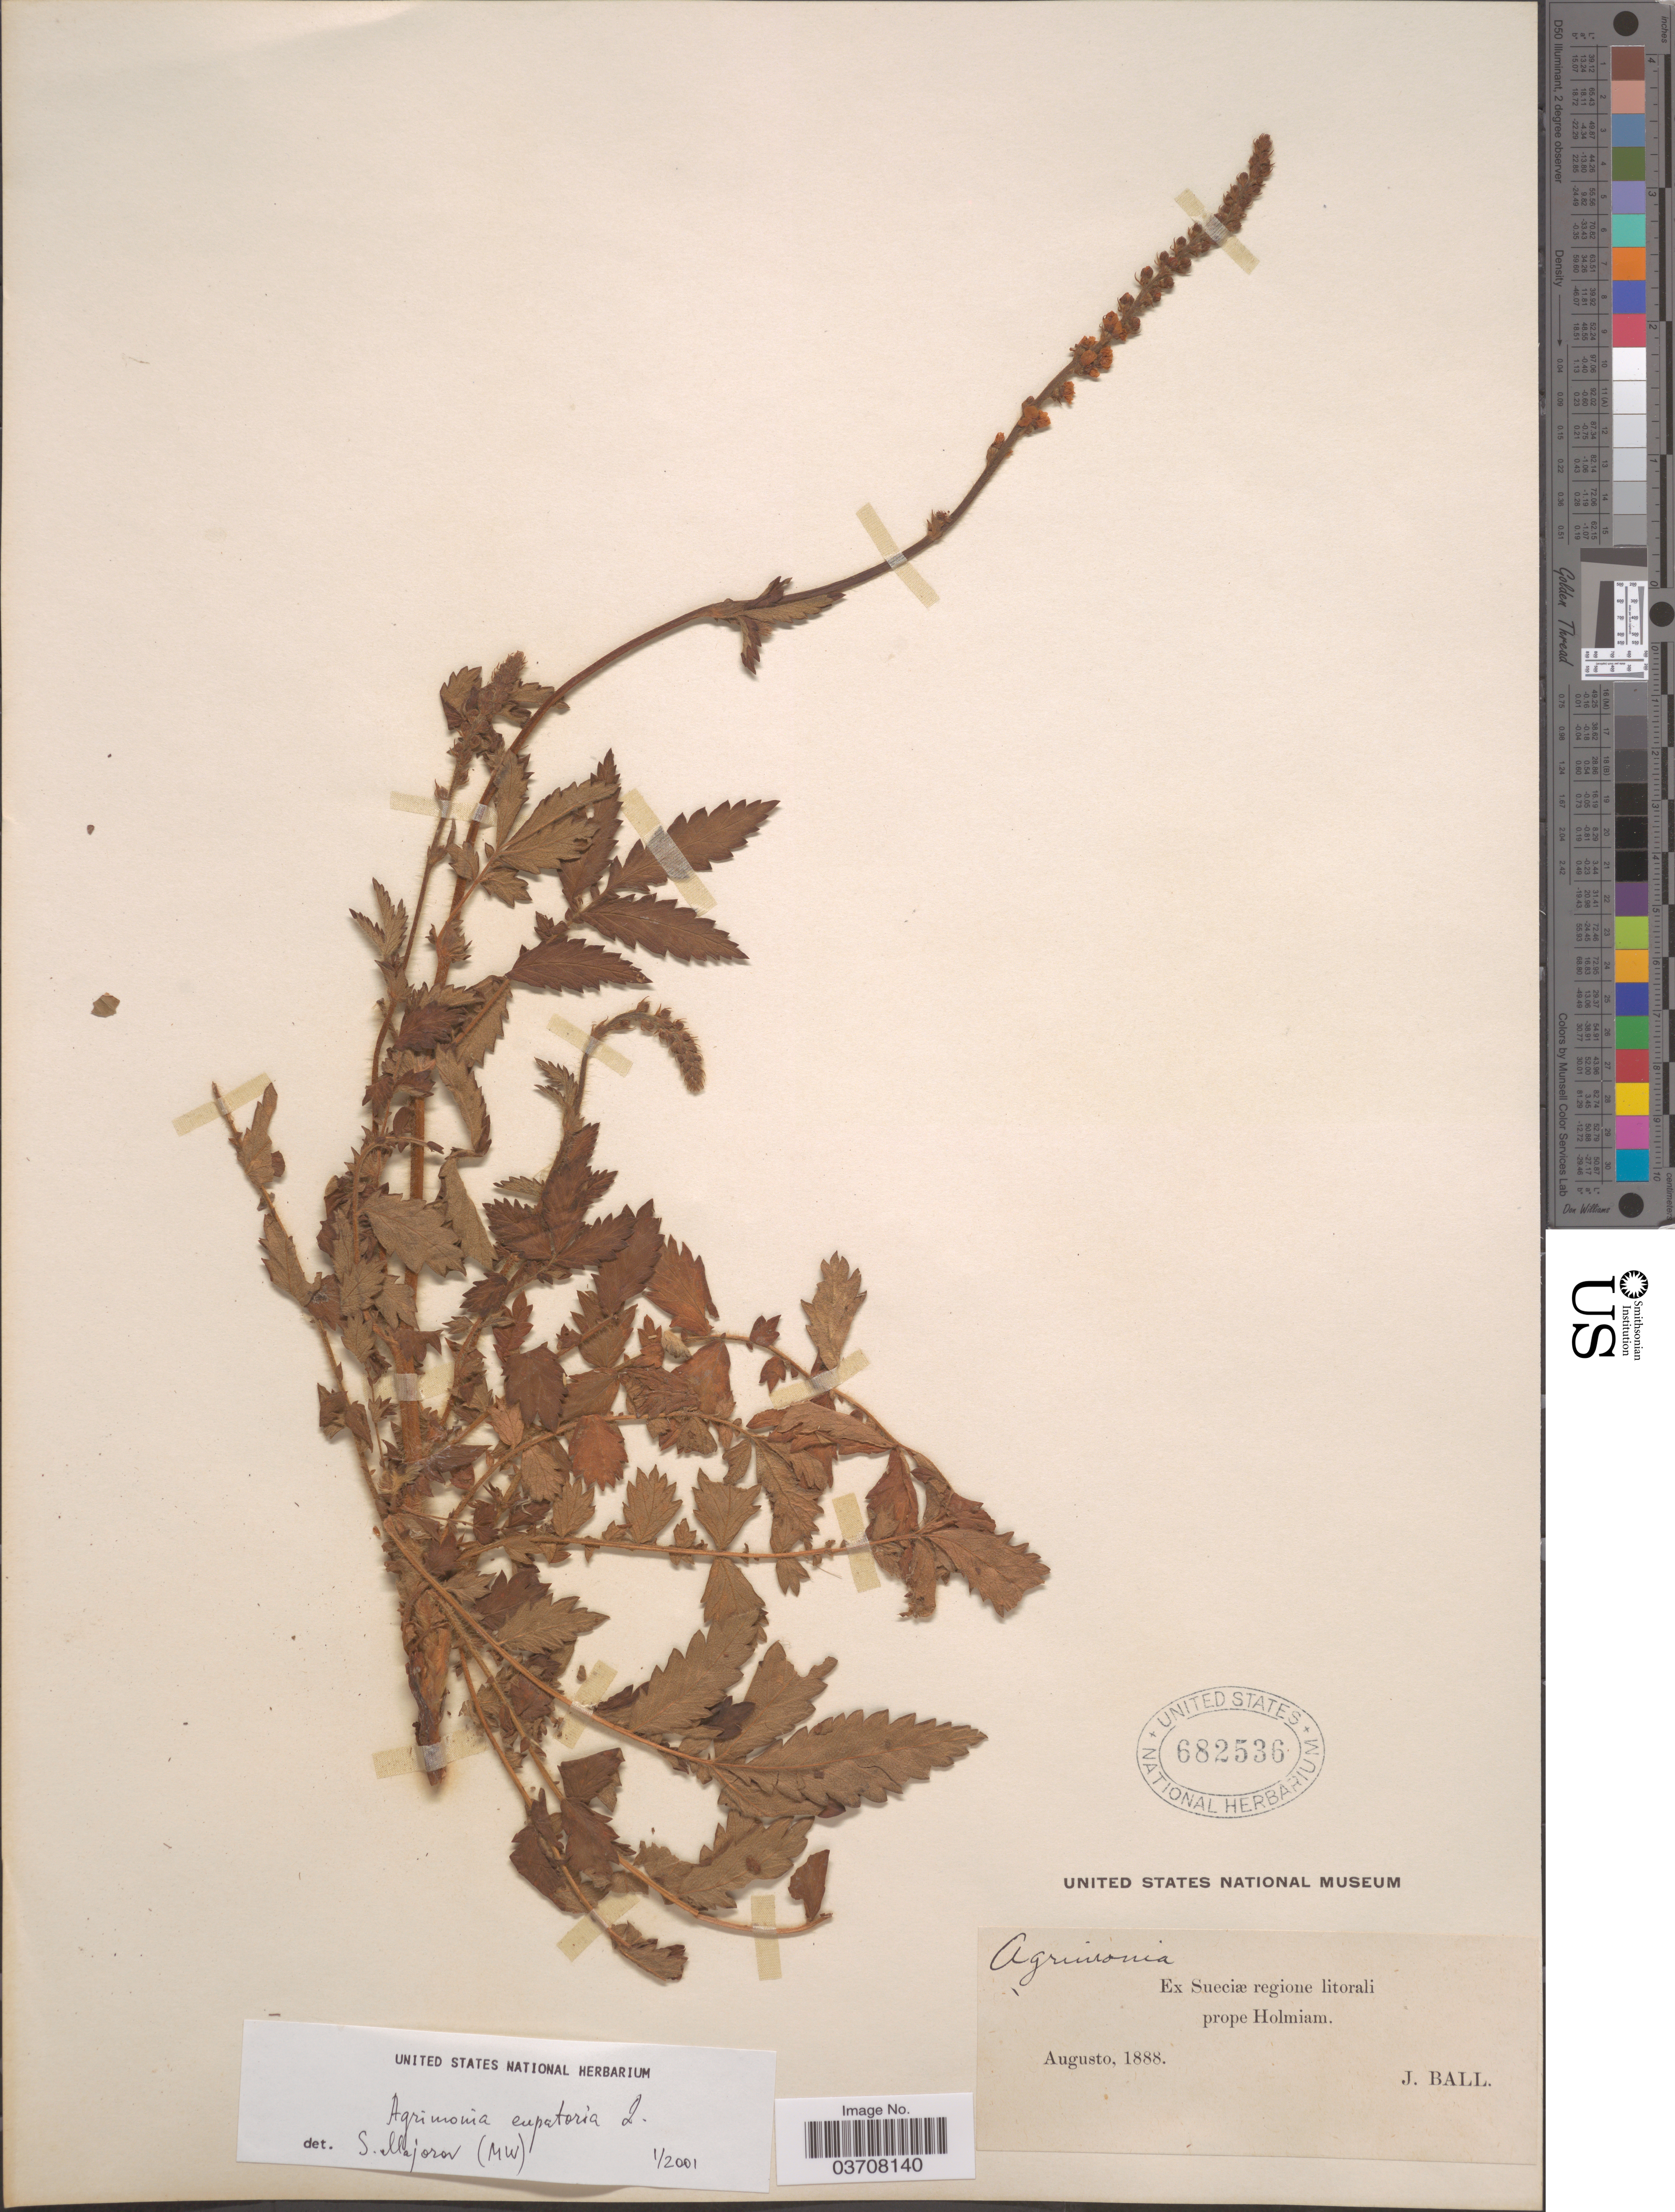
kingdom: Plantae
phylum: Tracheophyta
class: Magnoliopsida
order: Rosales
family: Rosaceae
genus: Agrimonia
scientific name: Agrimonia eupatoria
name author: L.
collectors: J. Ball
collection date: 1888-08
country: Sweden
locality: Sueciæ regione litorali prope Holmiam.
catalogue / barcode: US 682536